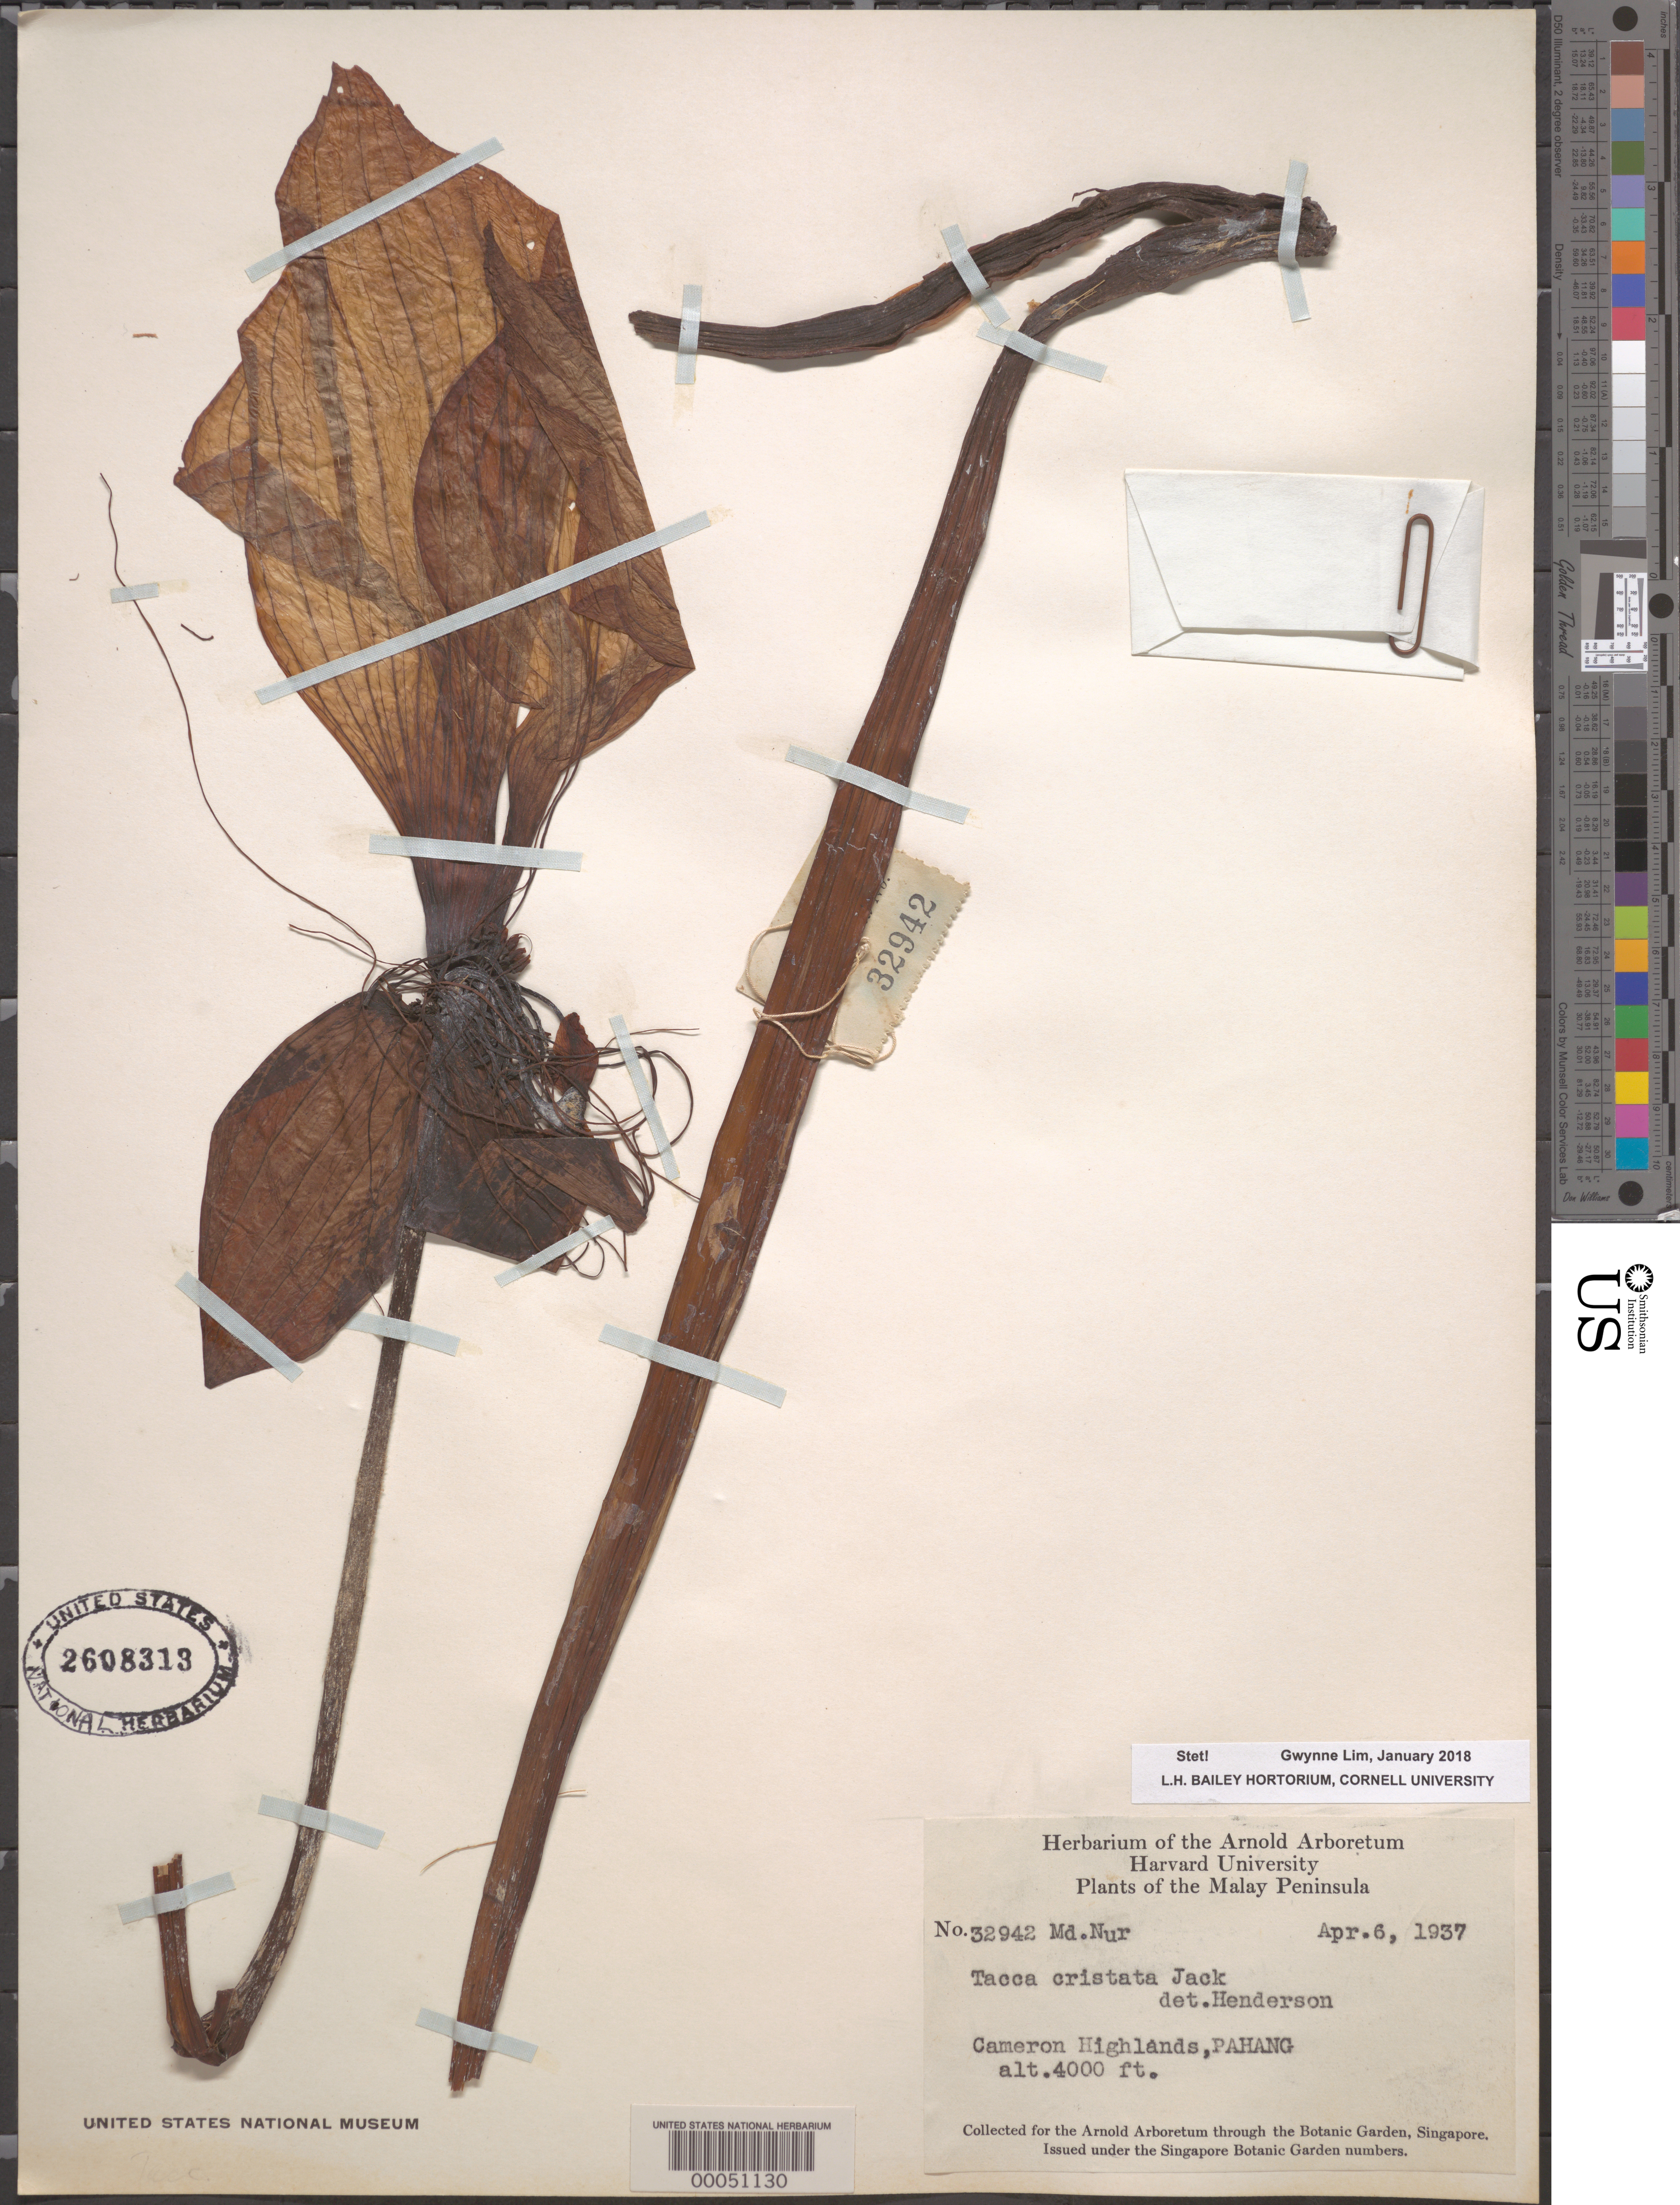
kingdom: Plantae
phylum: Tracheophyta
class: Liliopsida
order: Dioscoreales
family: Dioscoreaceae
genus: Tacca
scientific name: Tacca cristata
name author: Jack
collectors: M. Nur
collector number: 32942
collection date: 1937-04-06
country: Malaysia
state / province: Pahang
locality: The Malay Peninsula. Cameron Highlands, Pahang.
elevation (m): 1219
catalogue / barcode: US 2608313